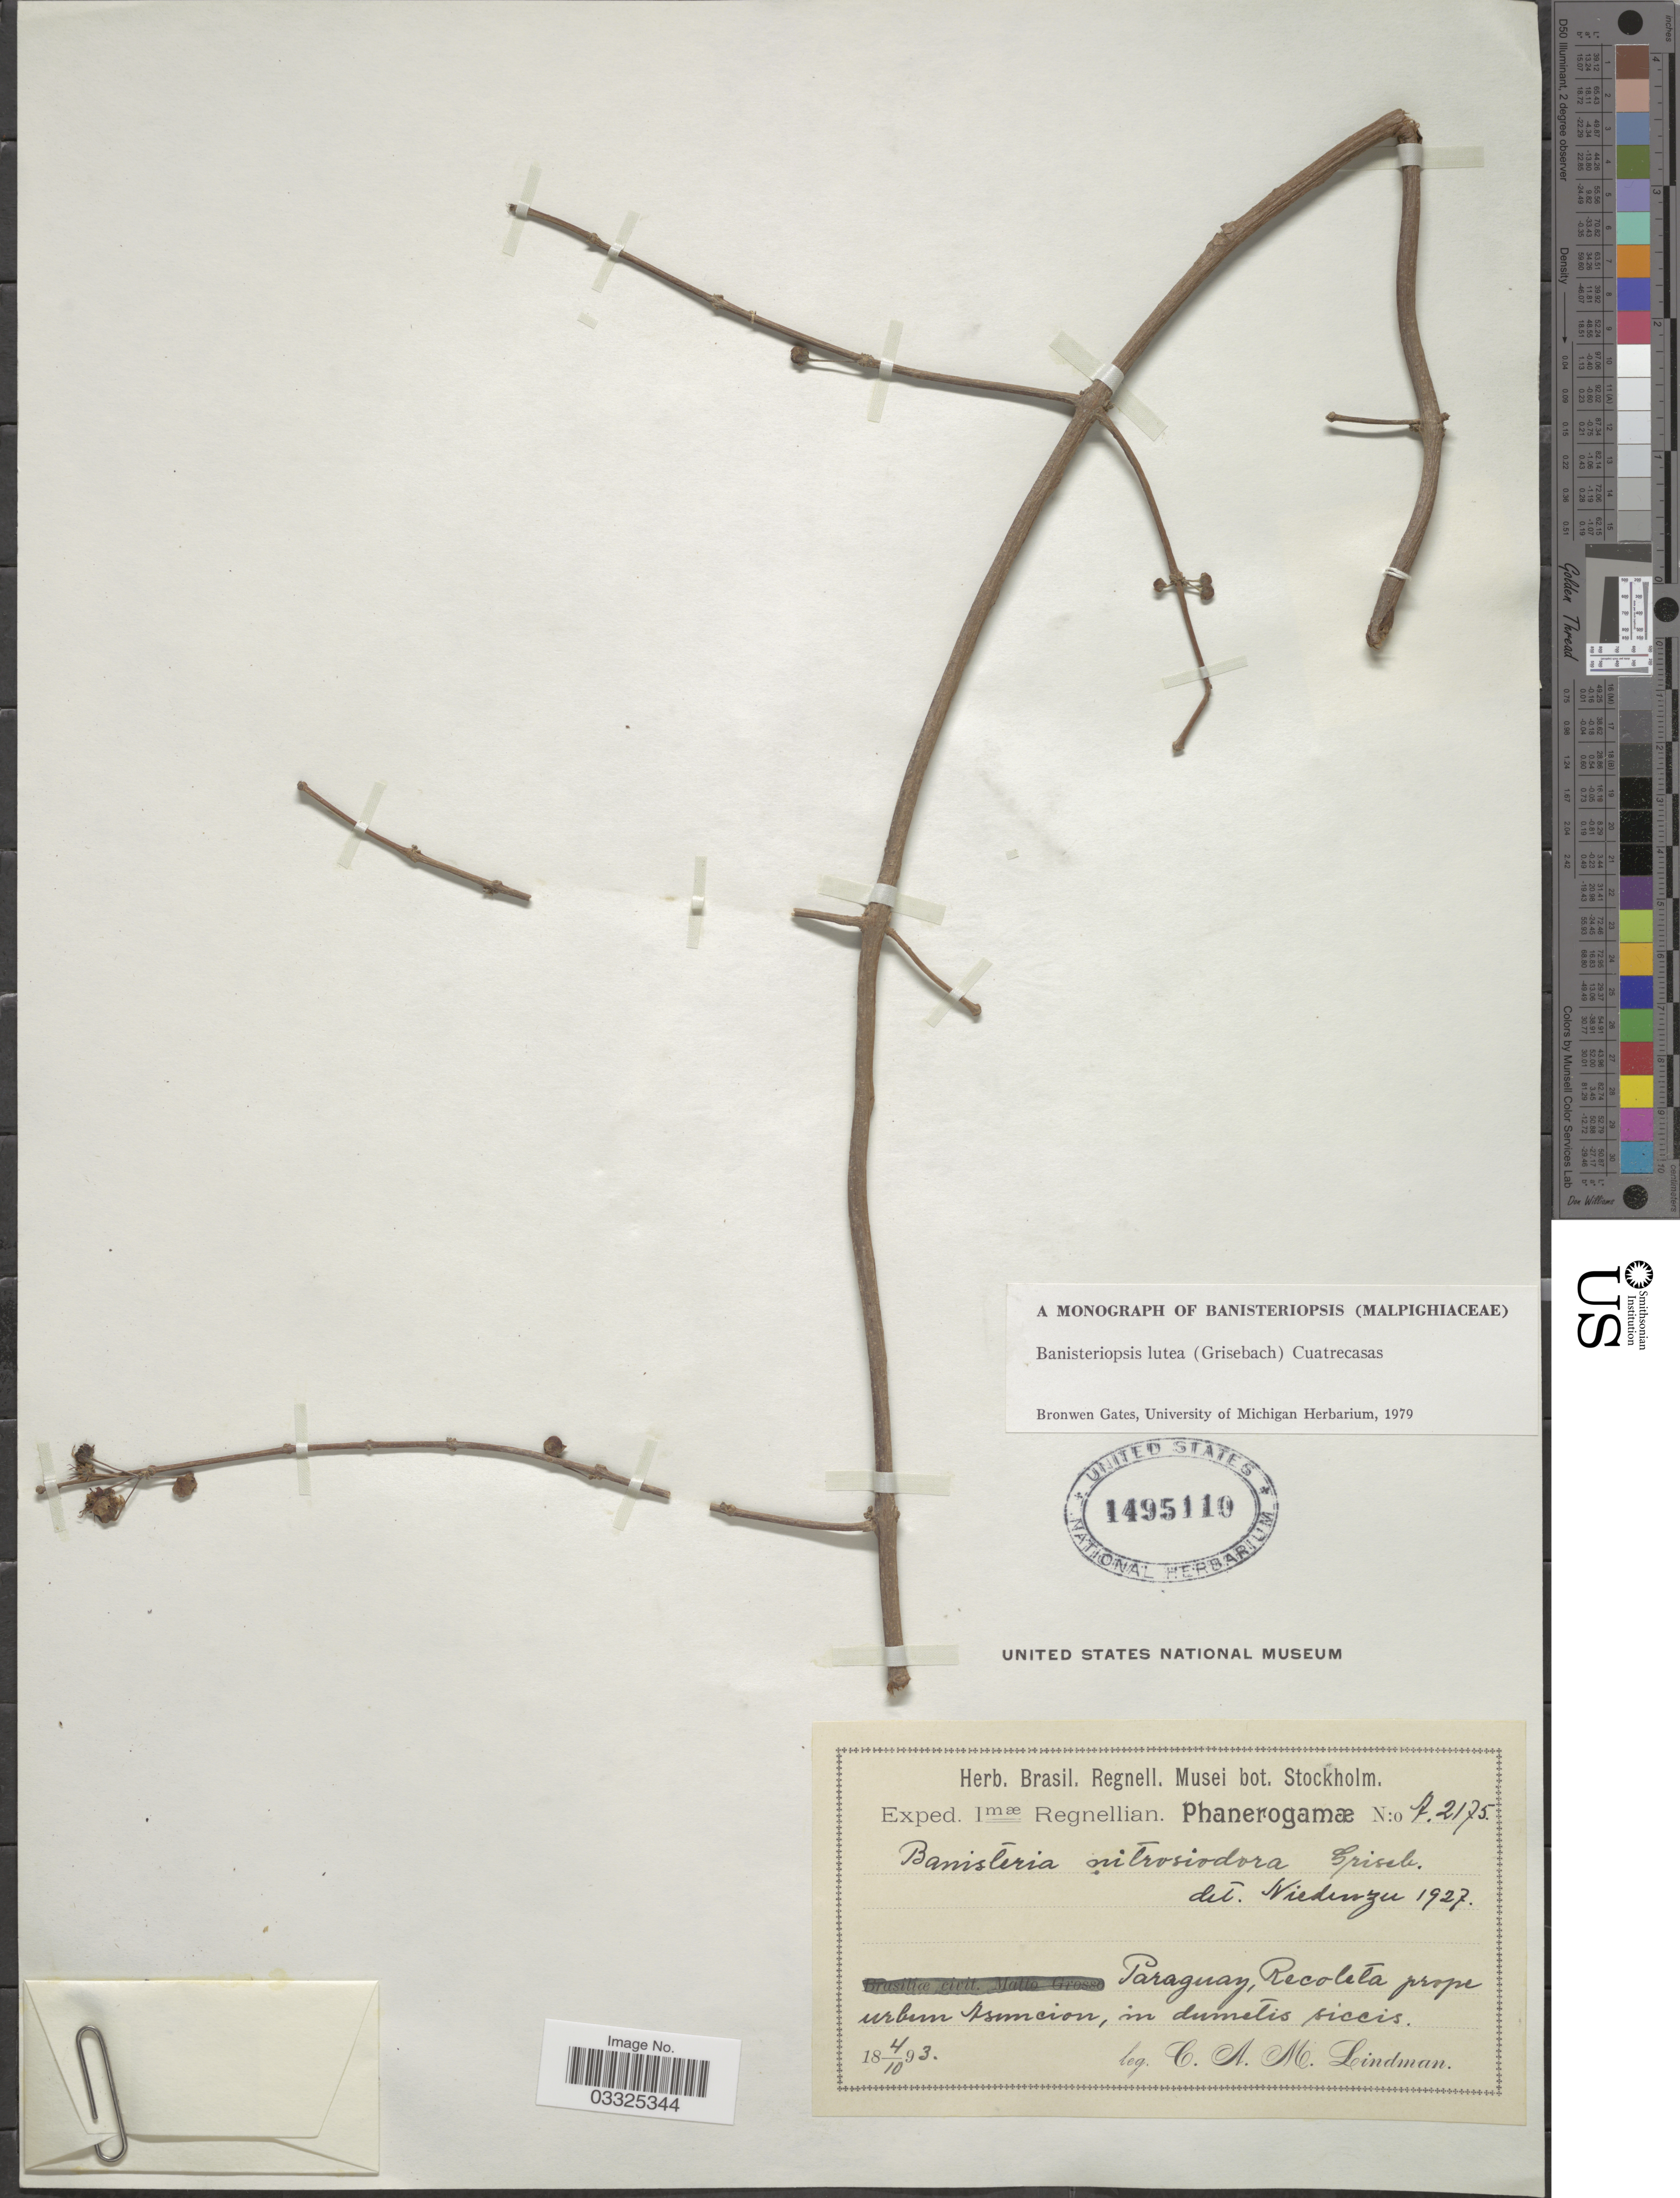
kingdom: Plantae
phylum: Tracheophyta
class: Magnoliopsida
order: Malpighiales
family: Malpighiaceae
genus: Banisteriopsis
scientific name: Banisteriopsis lutea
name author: (Griseb.) Cuatrec.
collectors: C. A. M. Lindman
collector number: A2175*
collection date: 1893-10-04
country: Paraguay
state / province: Asuncion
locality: Prope urbem Asuncion, in dumetis siccis.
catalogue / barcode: US 1495110